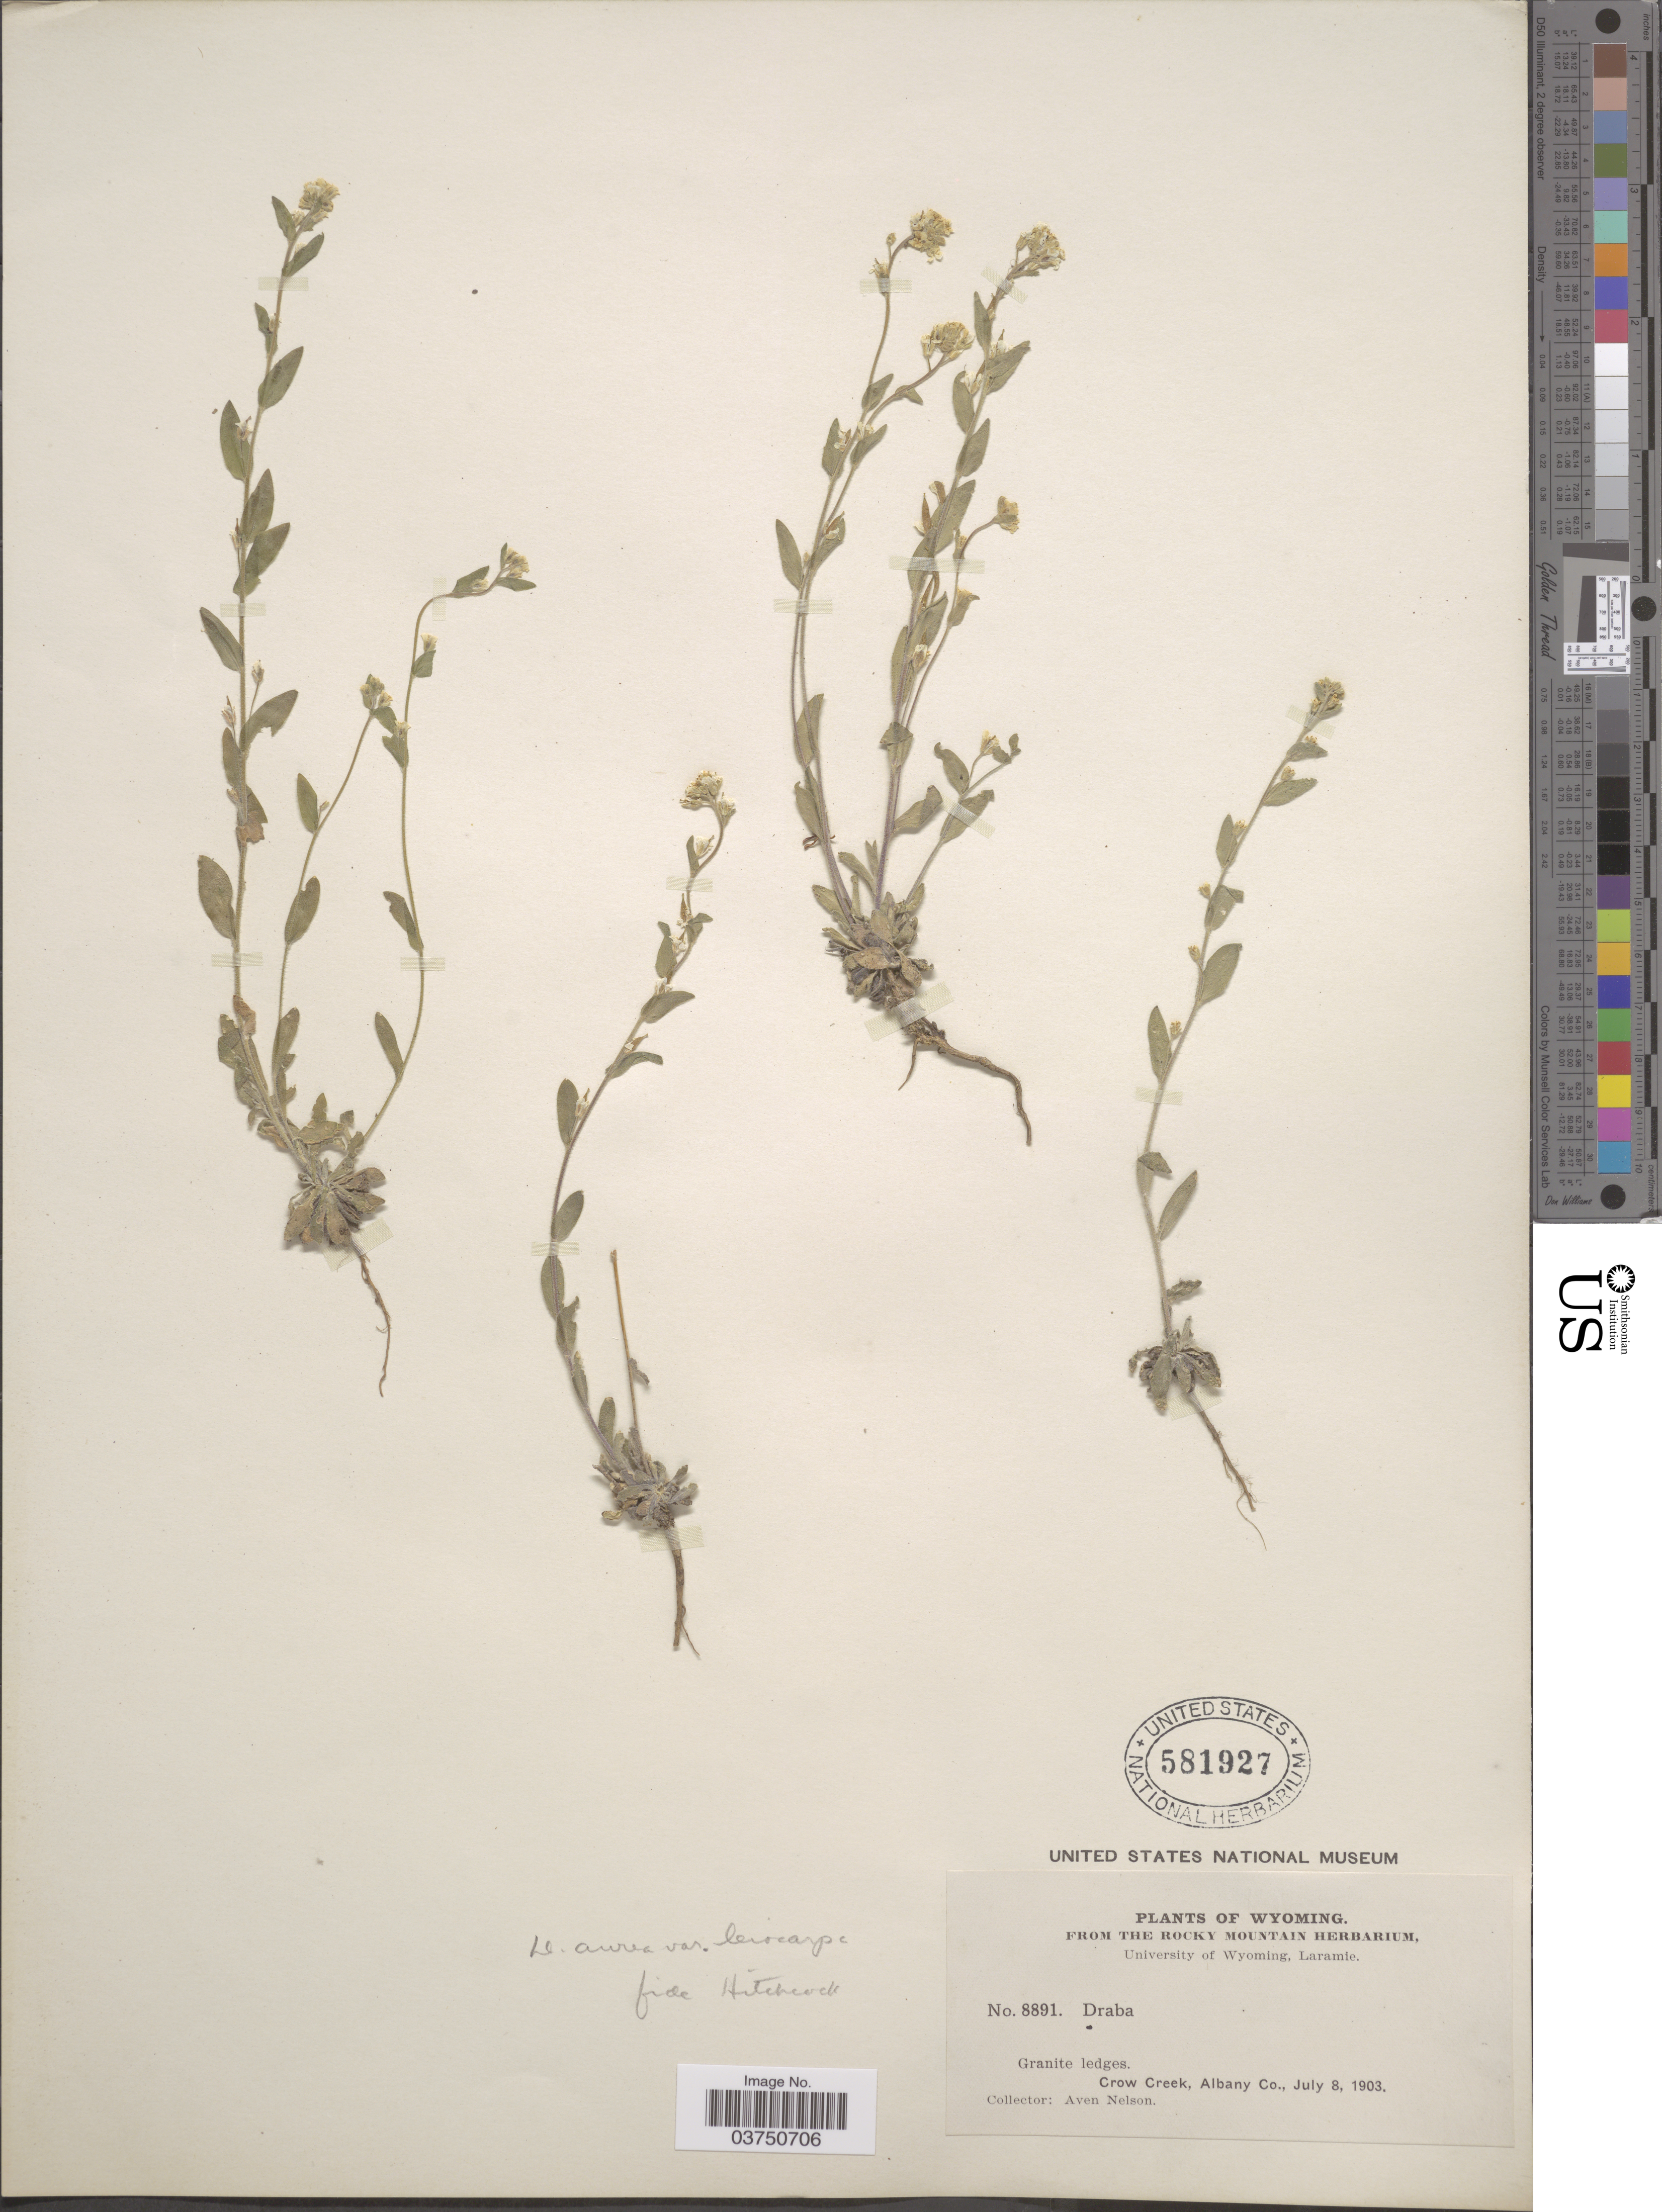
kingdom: Plantae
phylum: Tracheophyta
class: Magnoliopsida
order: Brassicales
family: Brassicaceae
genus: Draba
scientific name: Draba aurea var. leiocarpa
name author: (Payson & H. St. John) C.L. Hitchc.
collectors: A. Nelson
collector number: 8891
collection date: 1903-07-08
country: United States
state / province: Wyoming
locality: Crow Creek, Albany Co.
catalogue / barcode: US 581927